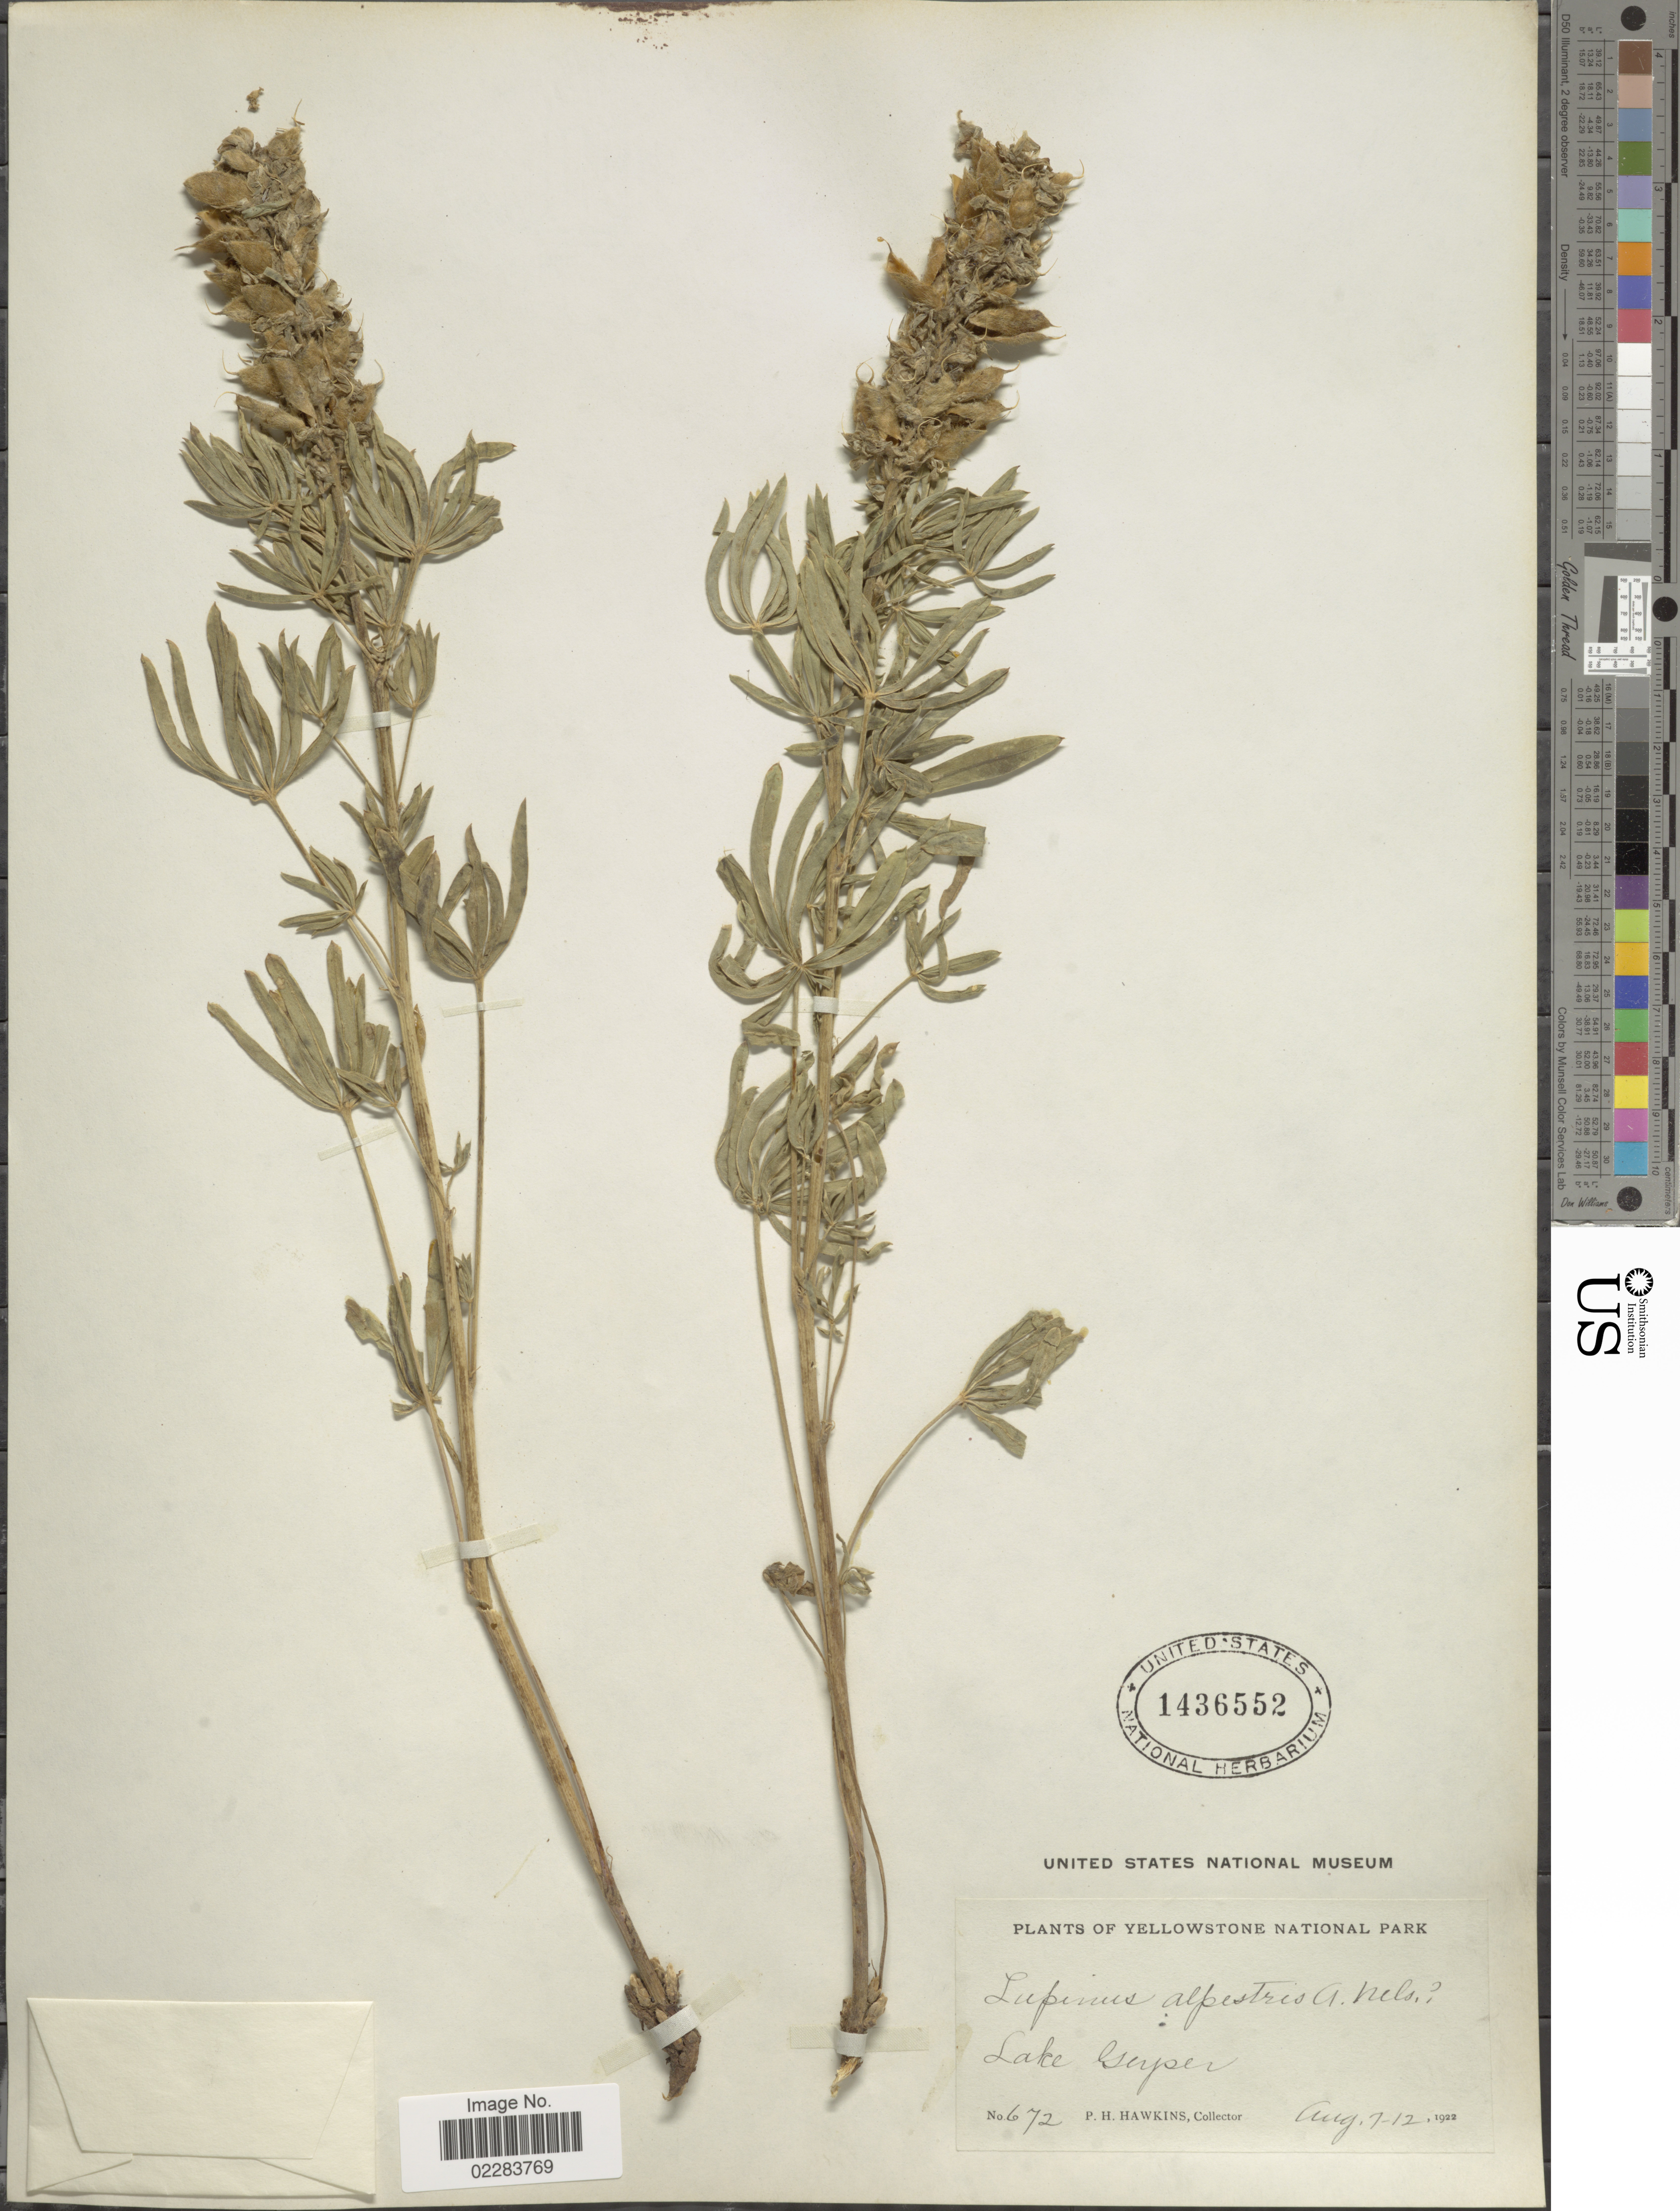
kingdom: Plantae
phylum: Tracheophyta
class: Magnoliopsida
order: Fabales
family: Fabaceae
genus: Lupinus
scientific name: Lupinus alpestris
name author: A. Nelson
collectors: P. Hawkins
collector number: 672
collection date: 1922-08-07/1922-08-12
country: United States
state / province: Wyoming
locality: Yellowstone National Park. Lake Geyser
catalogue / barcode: US 1436552